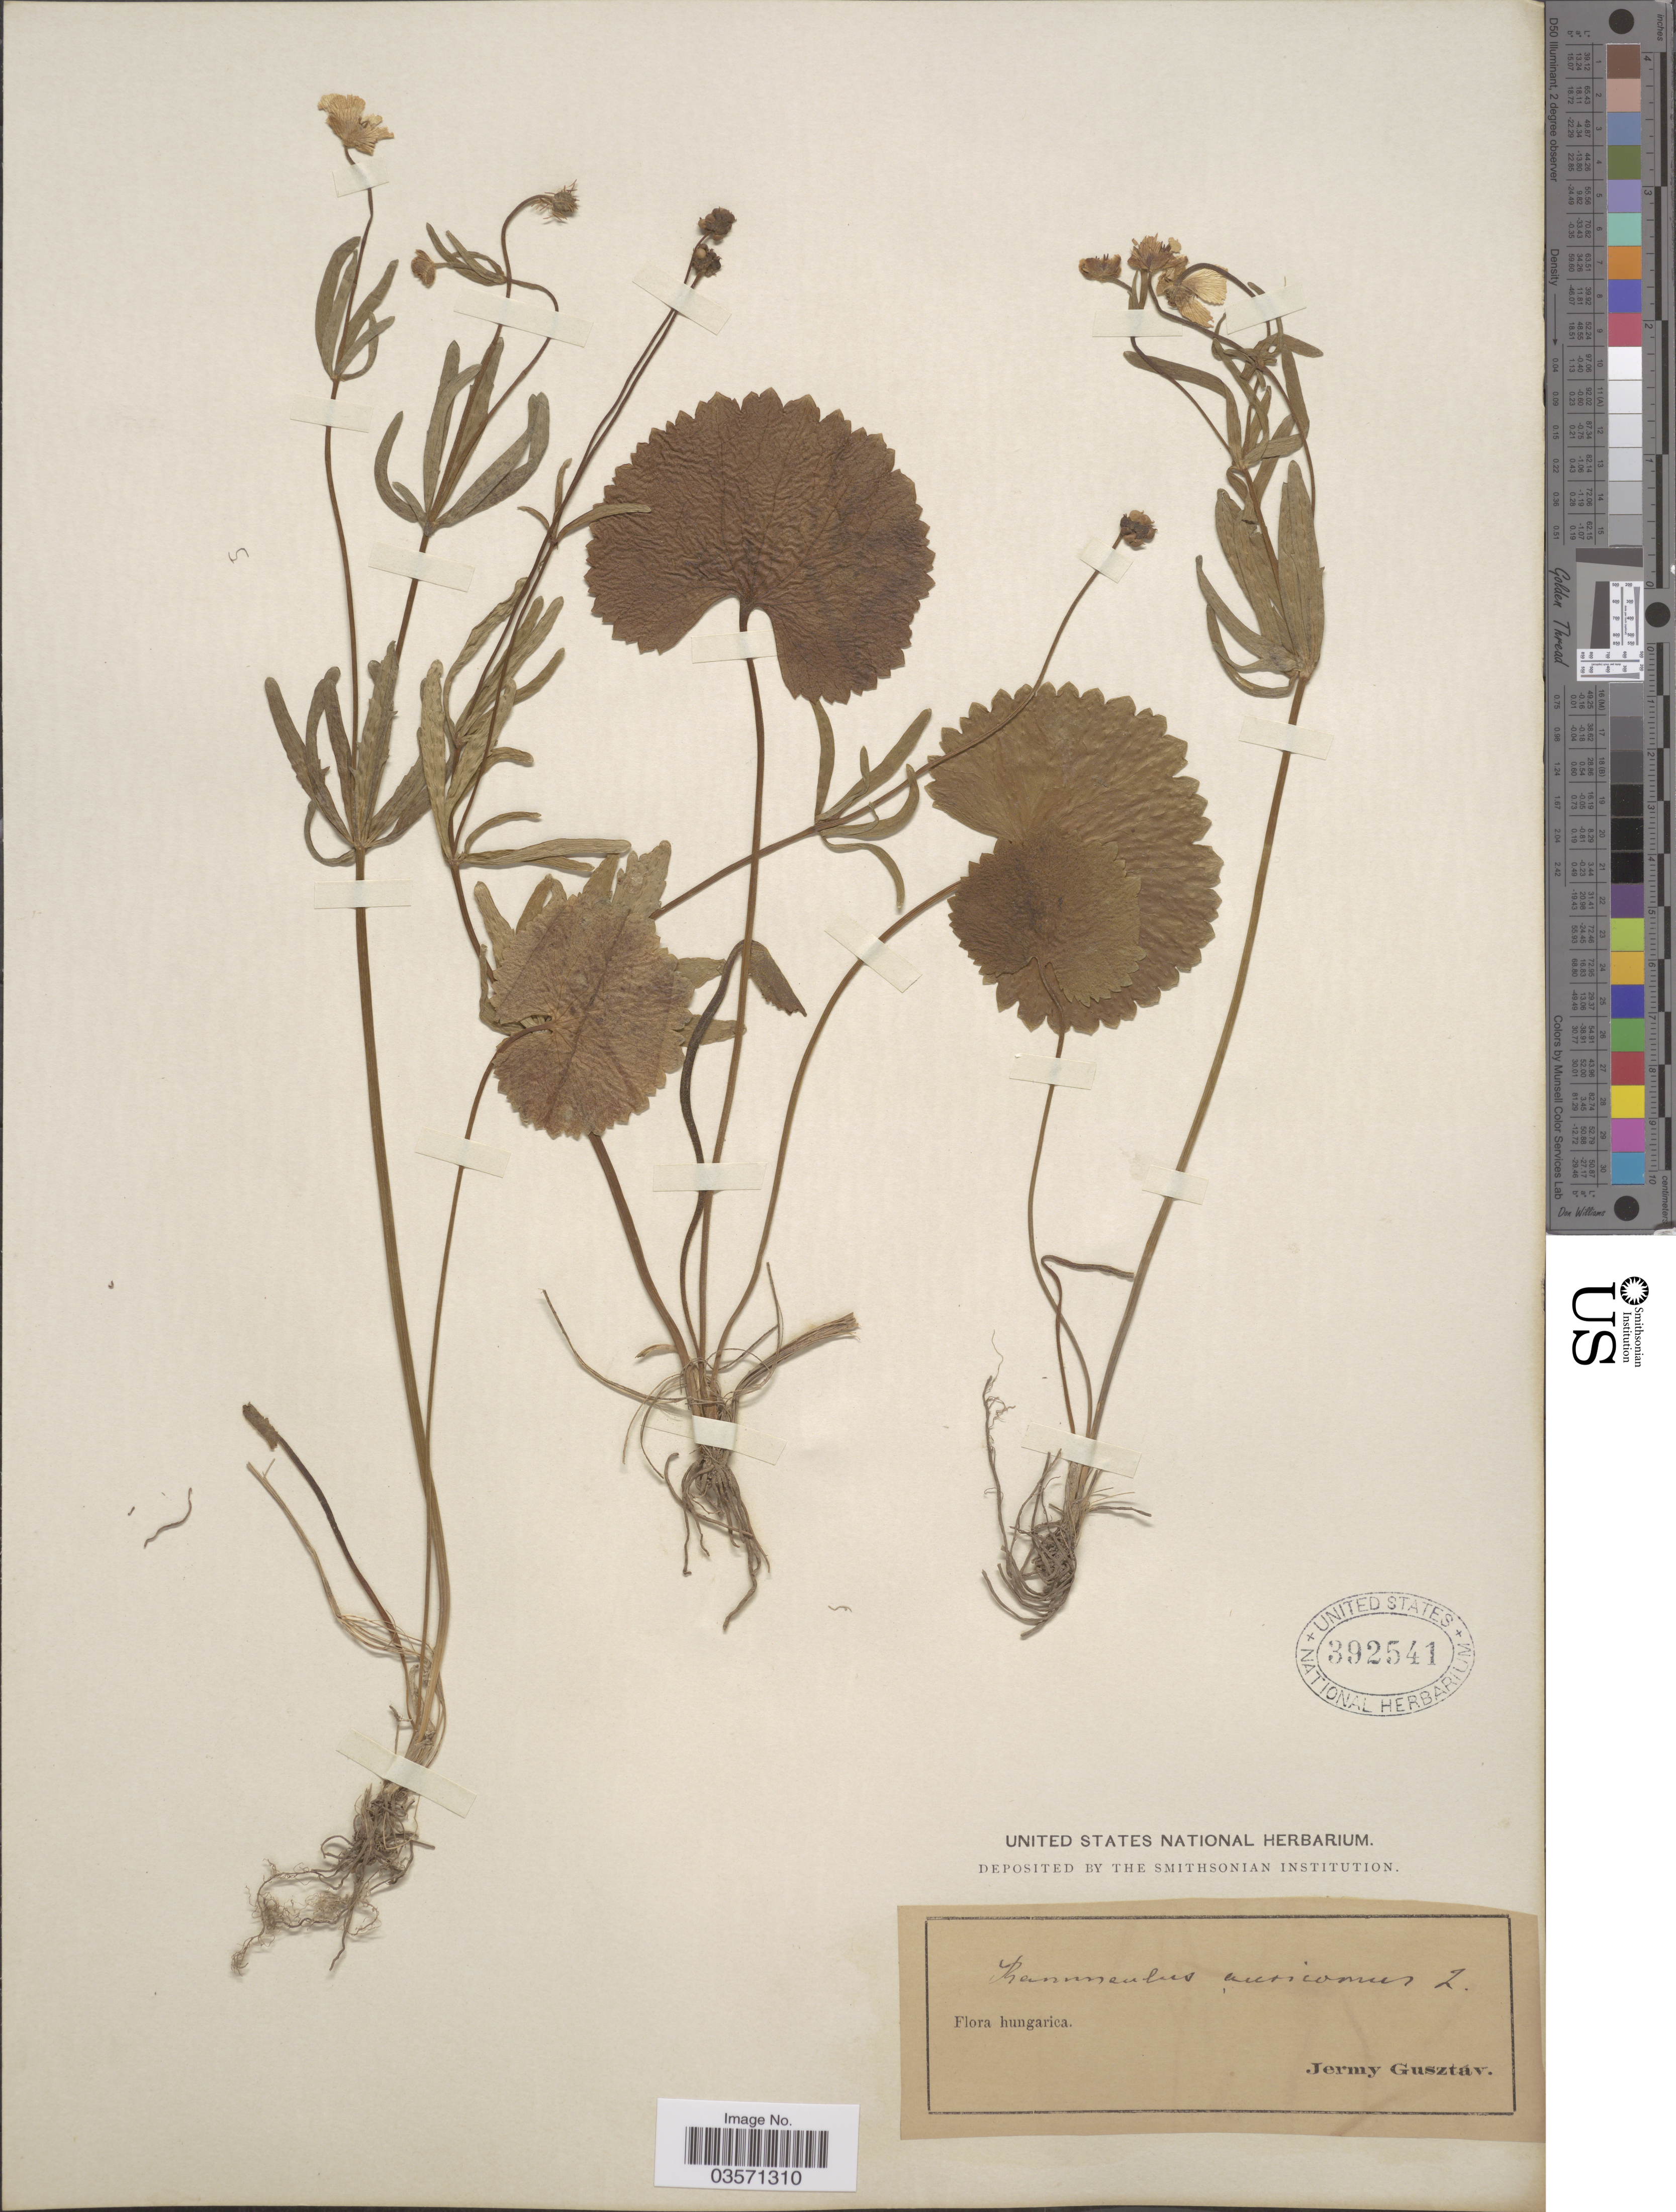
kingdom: Plantae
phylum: Tracheophyta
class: Magnoliopsida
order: Ranunculales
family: Ranunculaceae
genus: Ranunculus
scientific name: Ranunculus auricomus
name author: L.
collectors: G. Jermy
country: Hungary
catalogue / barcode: US 392541